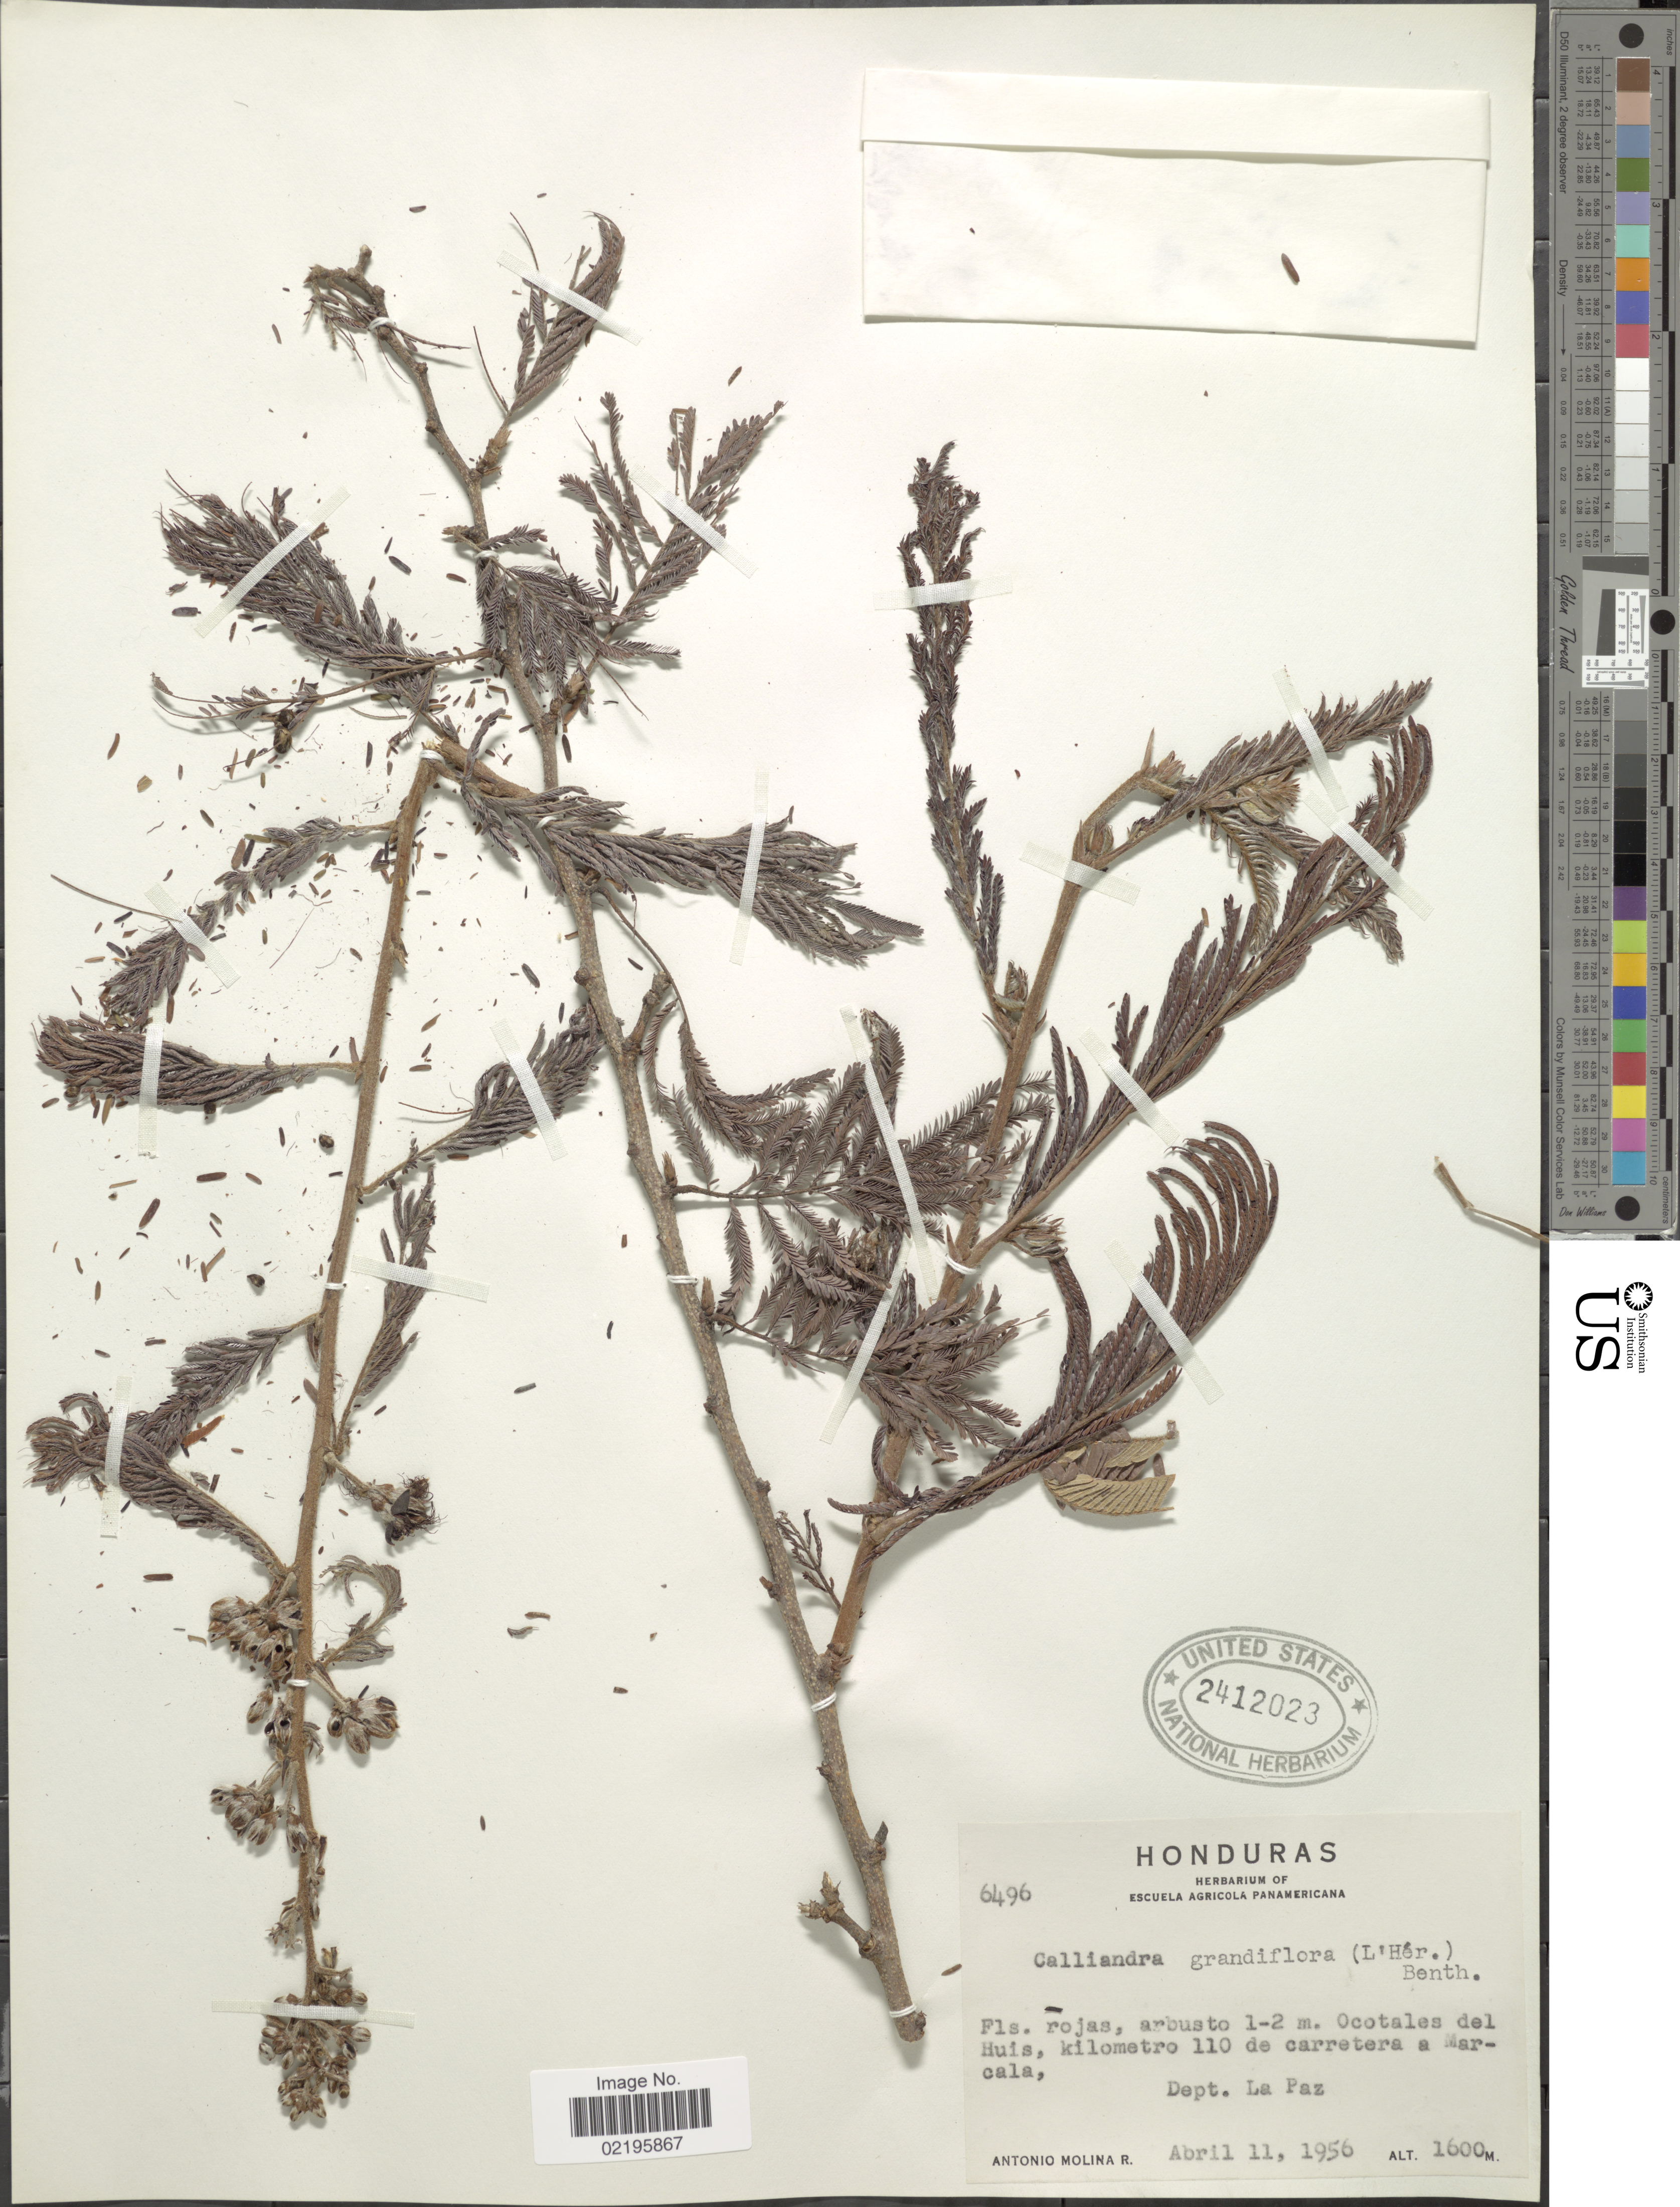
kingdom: Plantae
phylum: Tracheophyta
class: Magnoliopsida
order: Fabales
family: Fabaceae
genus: Calliandra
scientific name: Calliandra grandiflora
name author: (L'Hér.) Benth.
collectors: A. Molina R.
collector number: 6496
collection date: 1956-04-11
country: Honduras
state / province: La Paz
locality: Ocotales del Huis, kilometro 110 de carretera a Marcala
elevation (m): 1600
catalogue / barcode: US 2412023